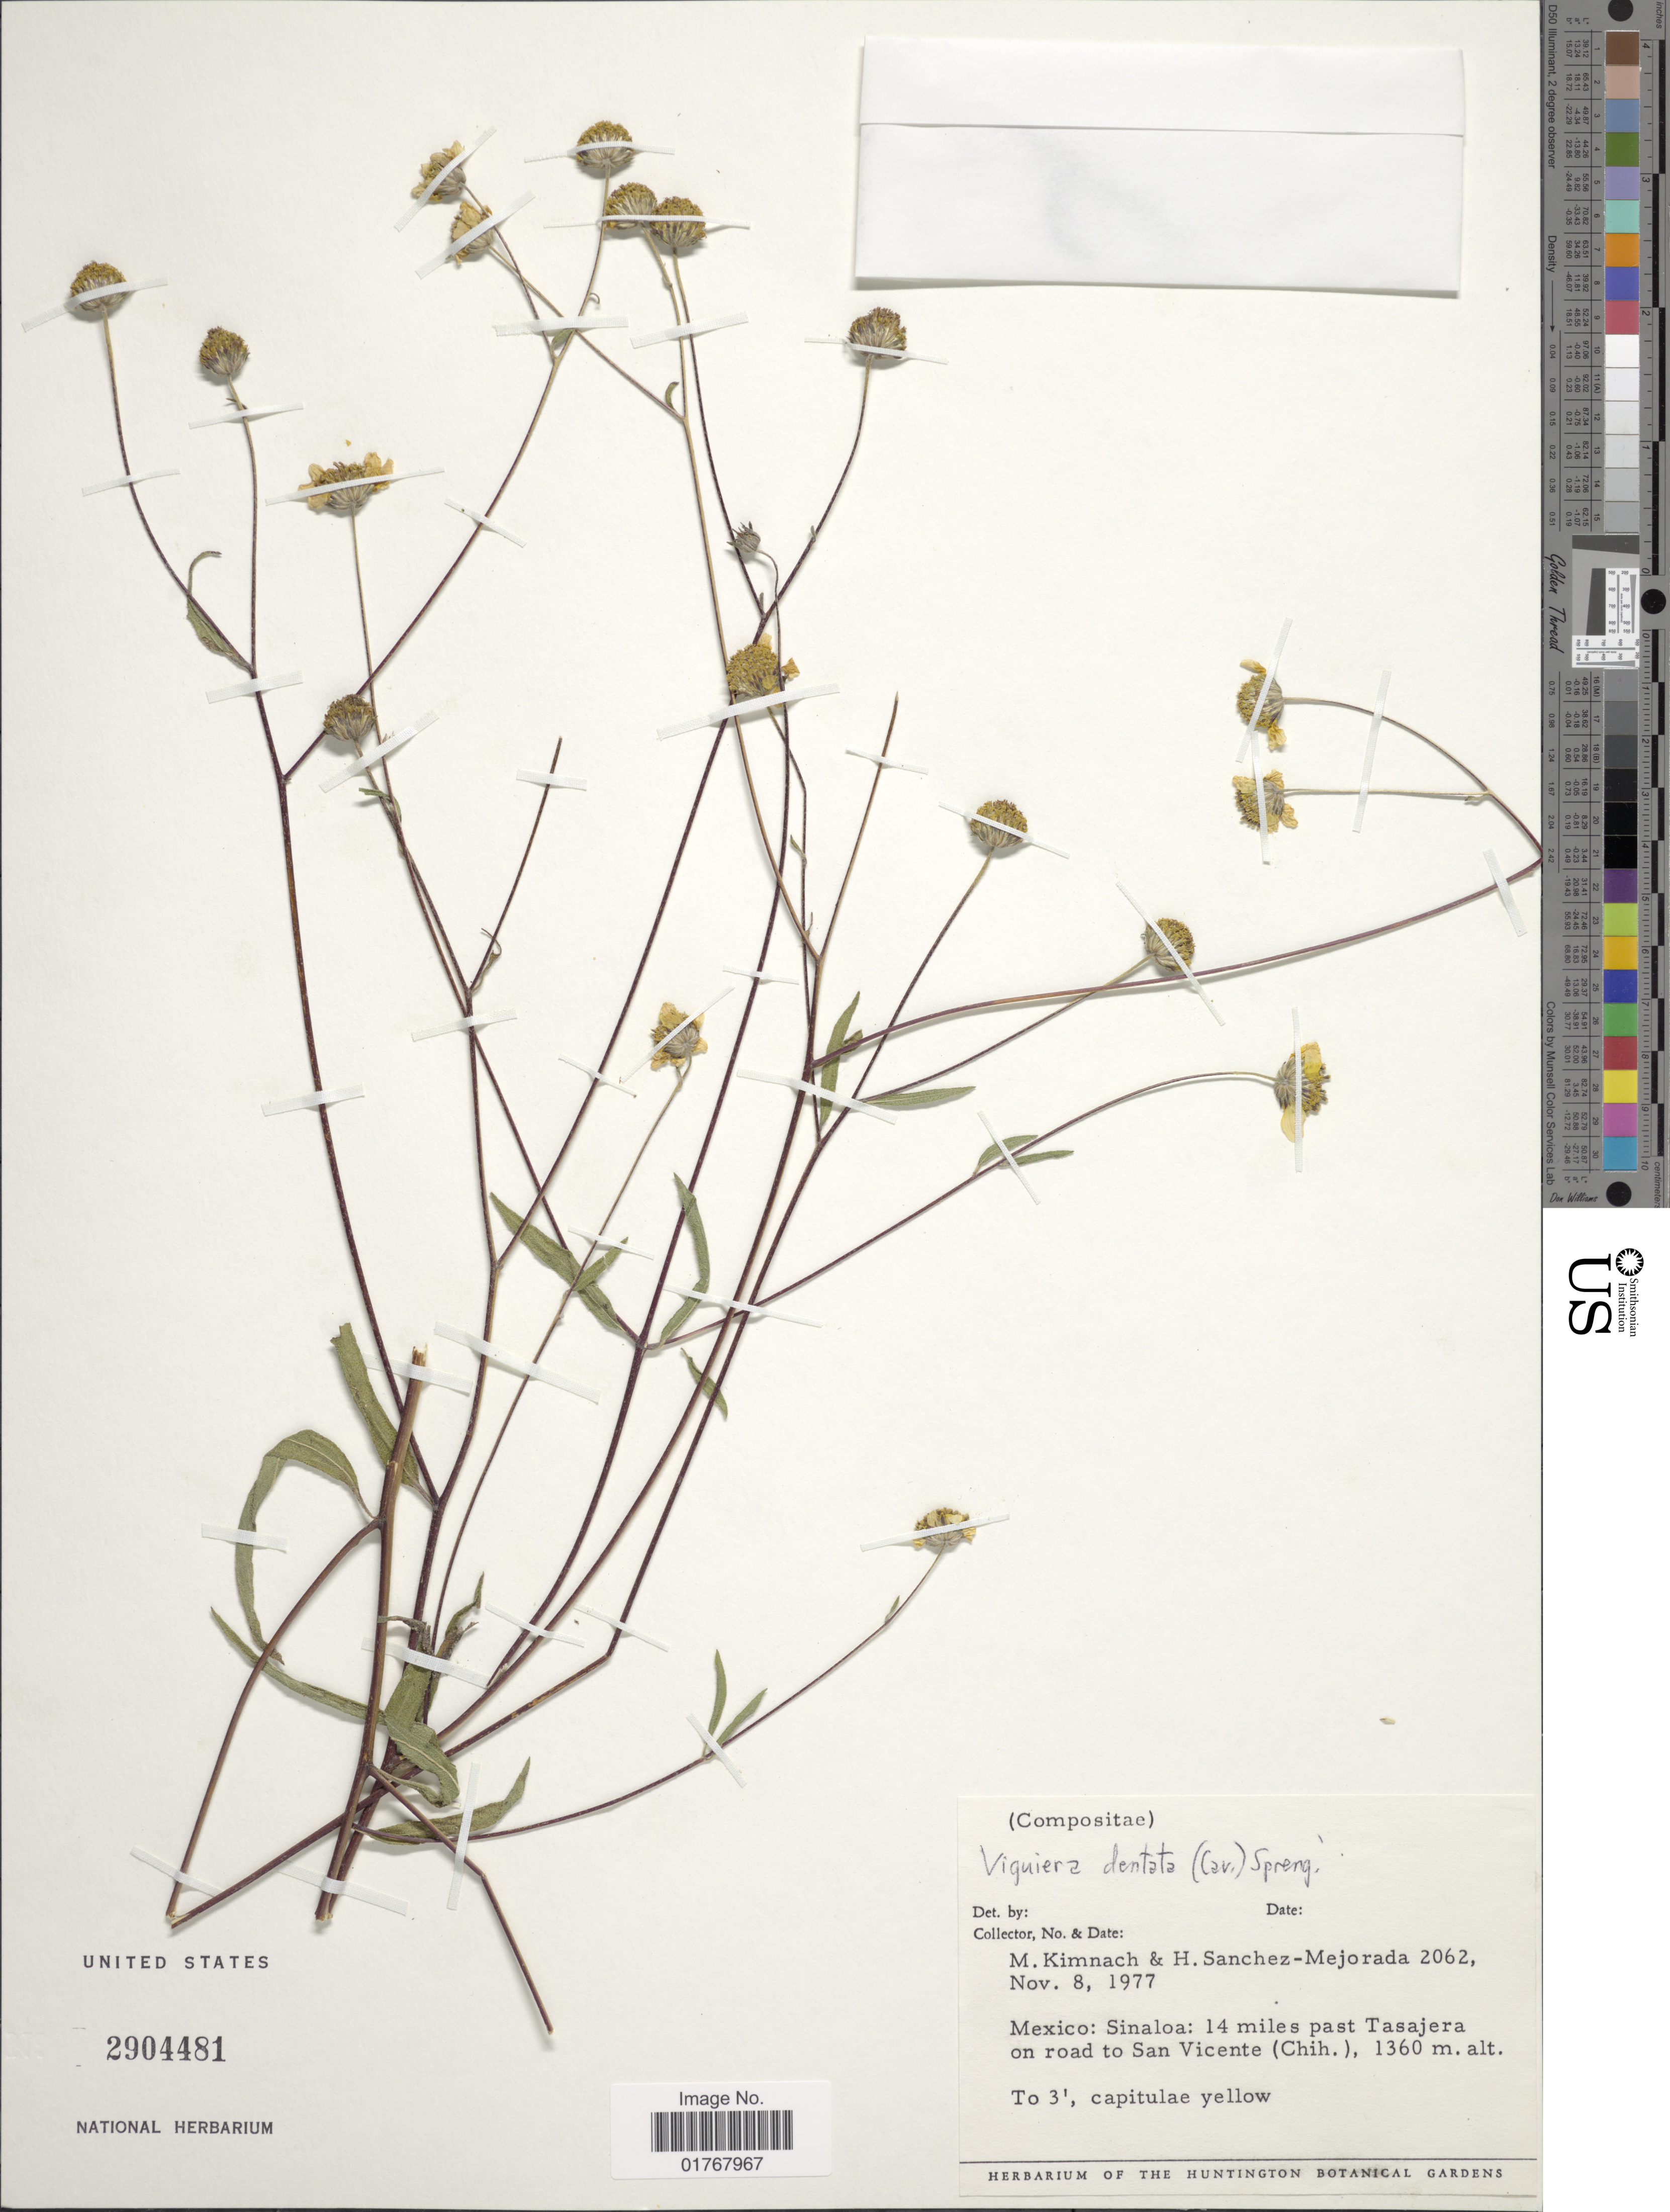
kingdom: Plantae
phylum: Tracheophyta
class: Magnoliopsida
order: Asterales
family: Asteraceae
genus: Viguiera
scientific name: Viguiera dentata var. dentata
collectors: M. W. Kimnach & H. Sánchez-Mejorada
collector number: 2062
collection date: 1977-11-08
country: Mexico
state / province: Sinaloa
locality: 14 miles past Tasajera on road to San Vicente (Chih.)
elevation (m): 1360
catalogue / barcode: US 2904481